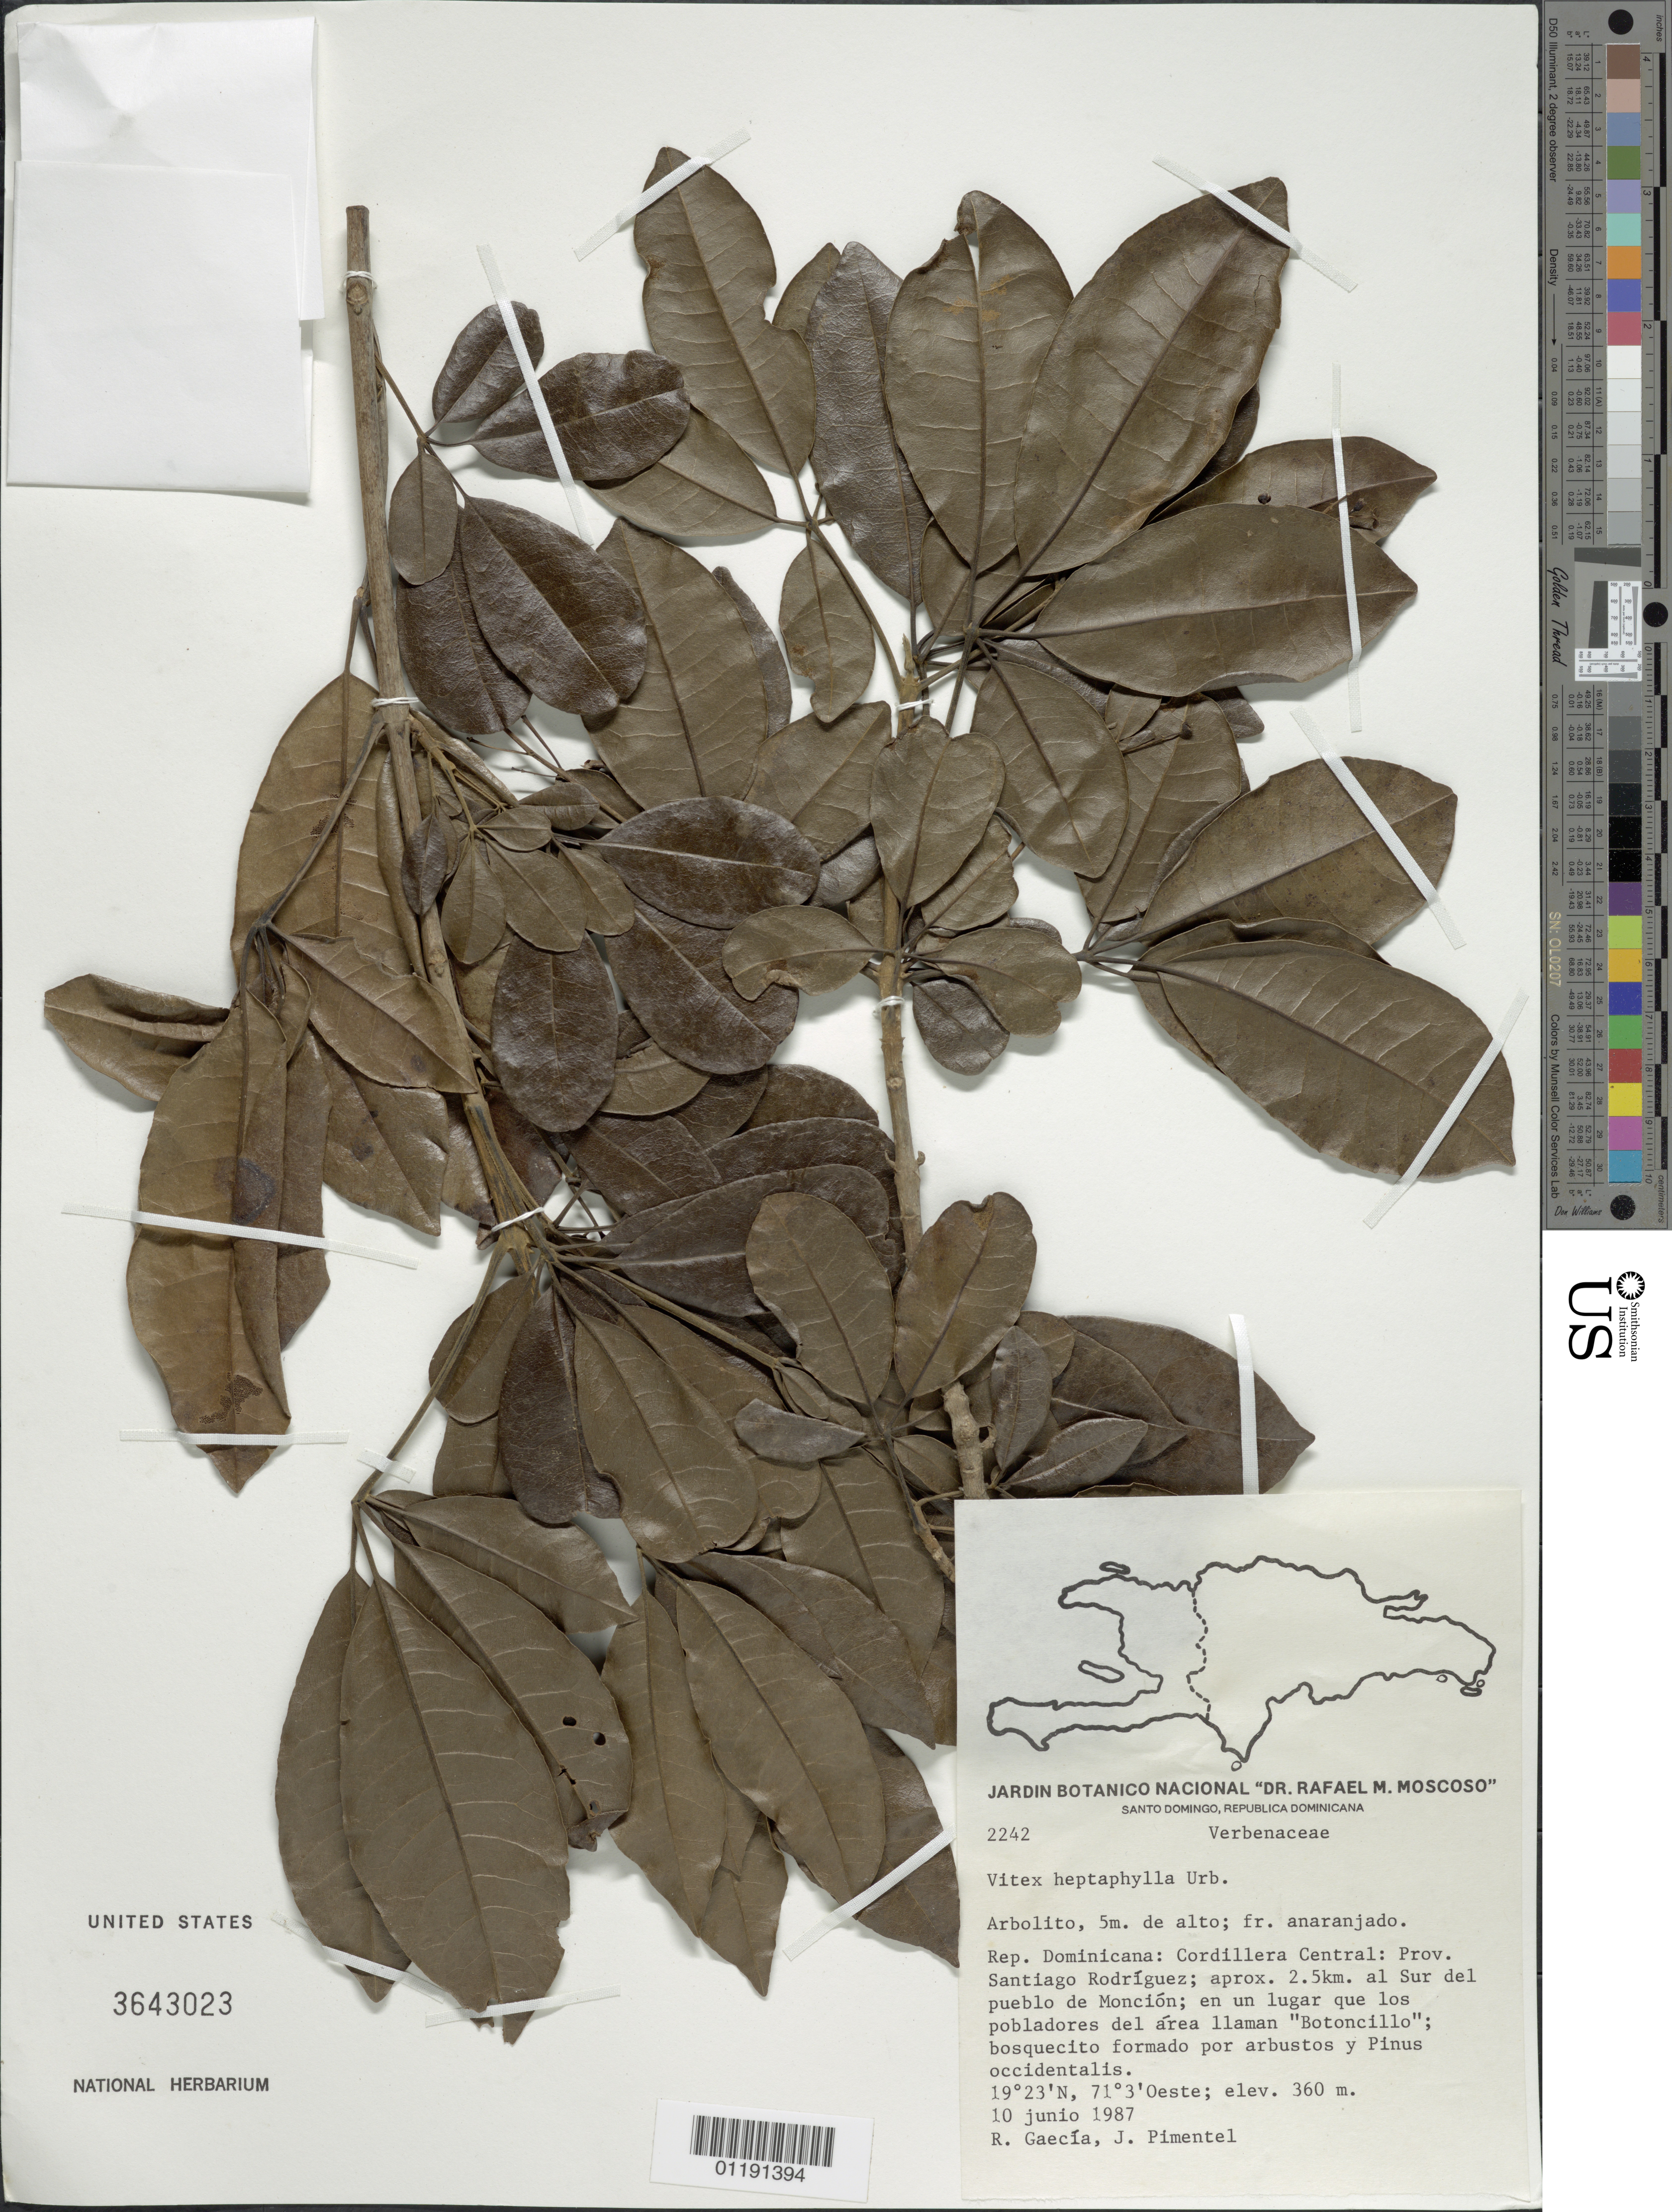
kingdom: Plantae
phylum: Tracheophyta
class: Magnoliopsida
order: Lamiales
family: Lamiaceae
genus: Vitex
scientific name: Vitex heptaphylla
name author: A. Juss.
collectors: R. G. García & J. Pimentel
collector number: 2242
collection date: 1987-06-10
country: Dominican Republic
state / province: Santiago Rodriguez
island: Hispaniola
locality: Cordillera Central; approx. 2.5 km. S of the village of Monción; in the place that the locals call "Botoncillo."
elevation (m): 360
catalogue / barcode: US 3643023